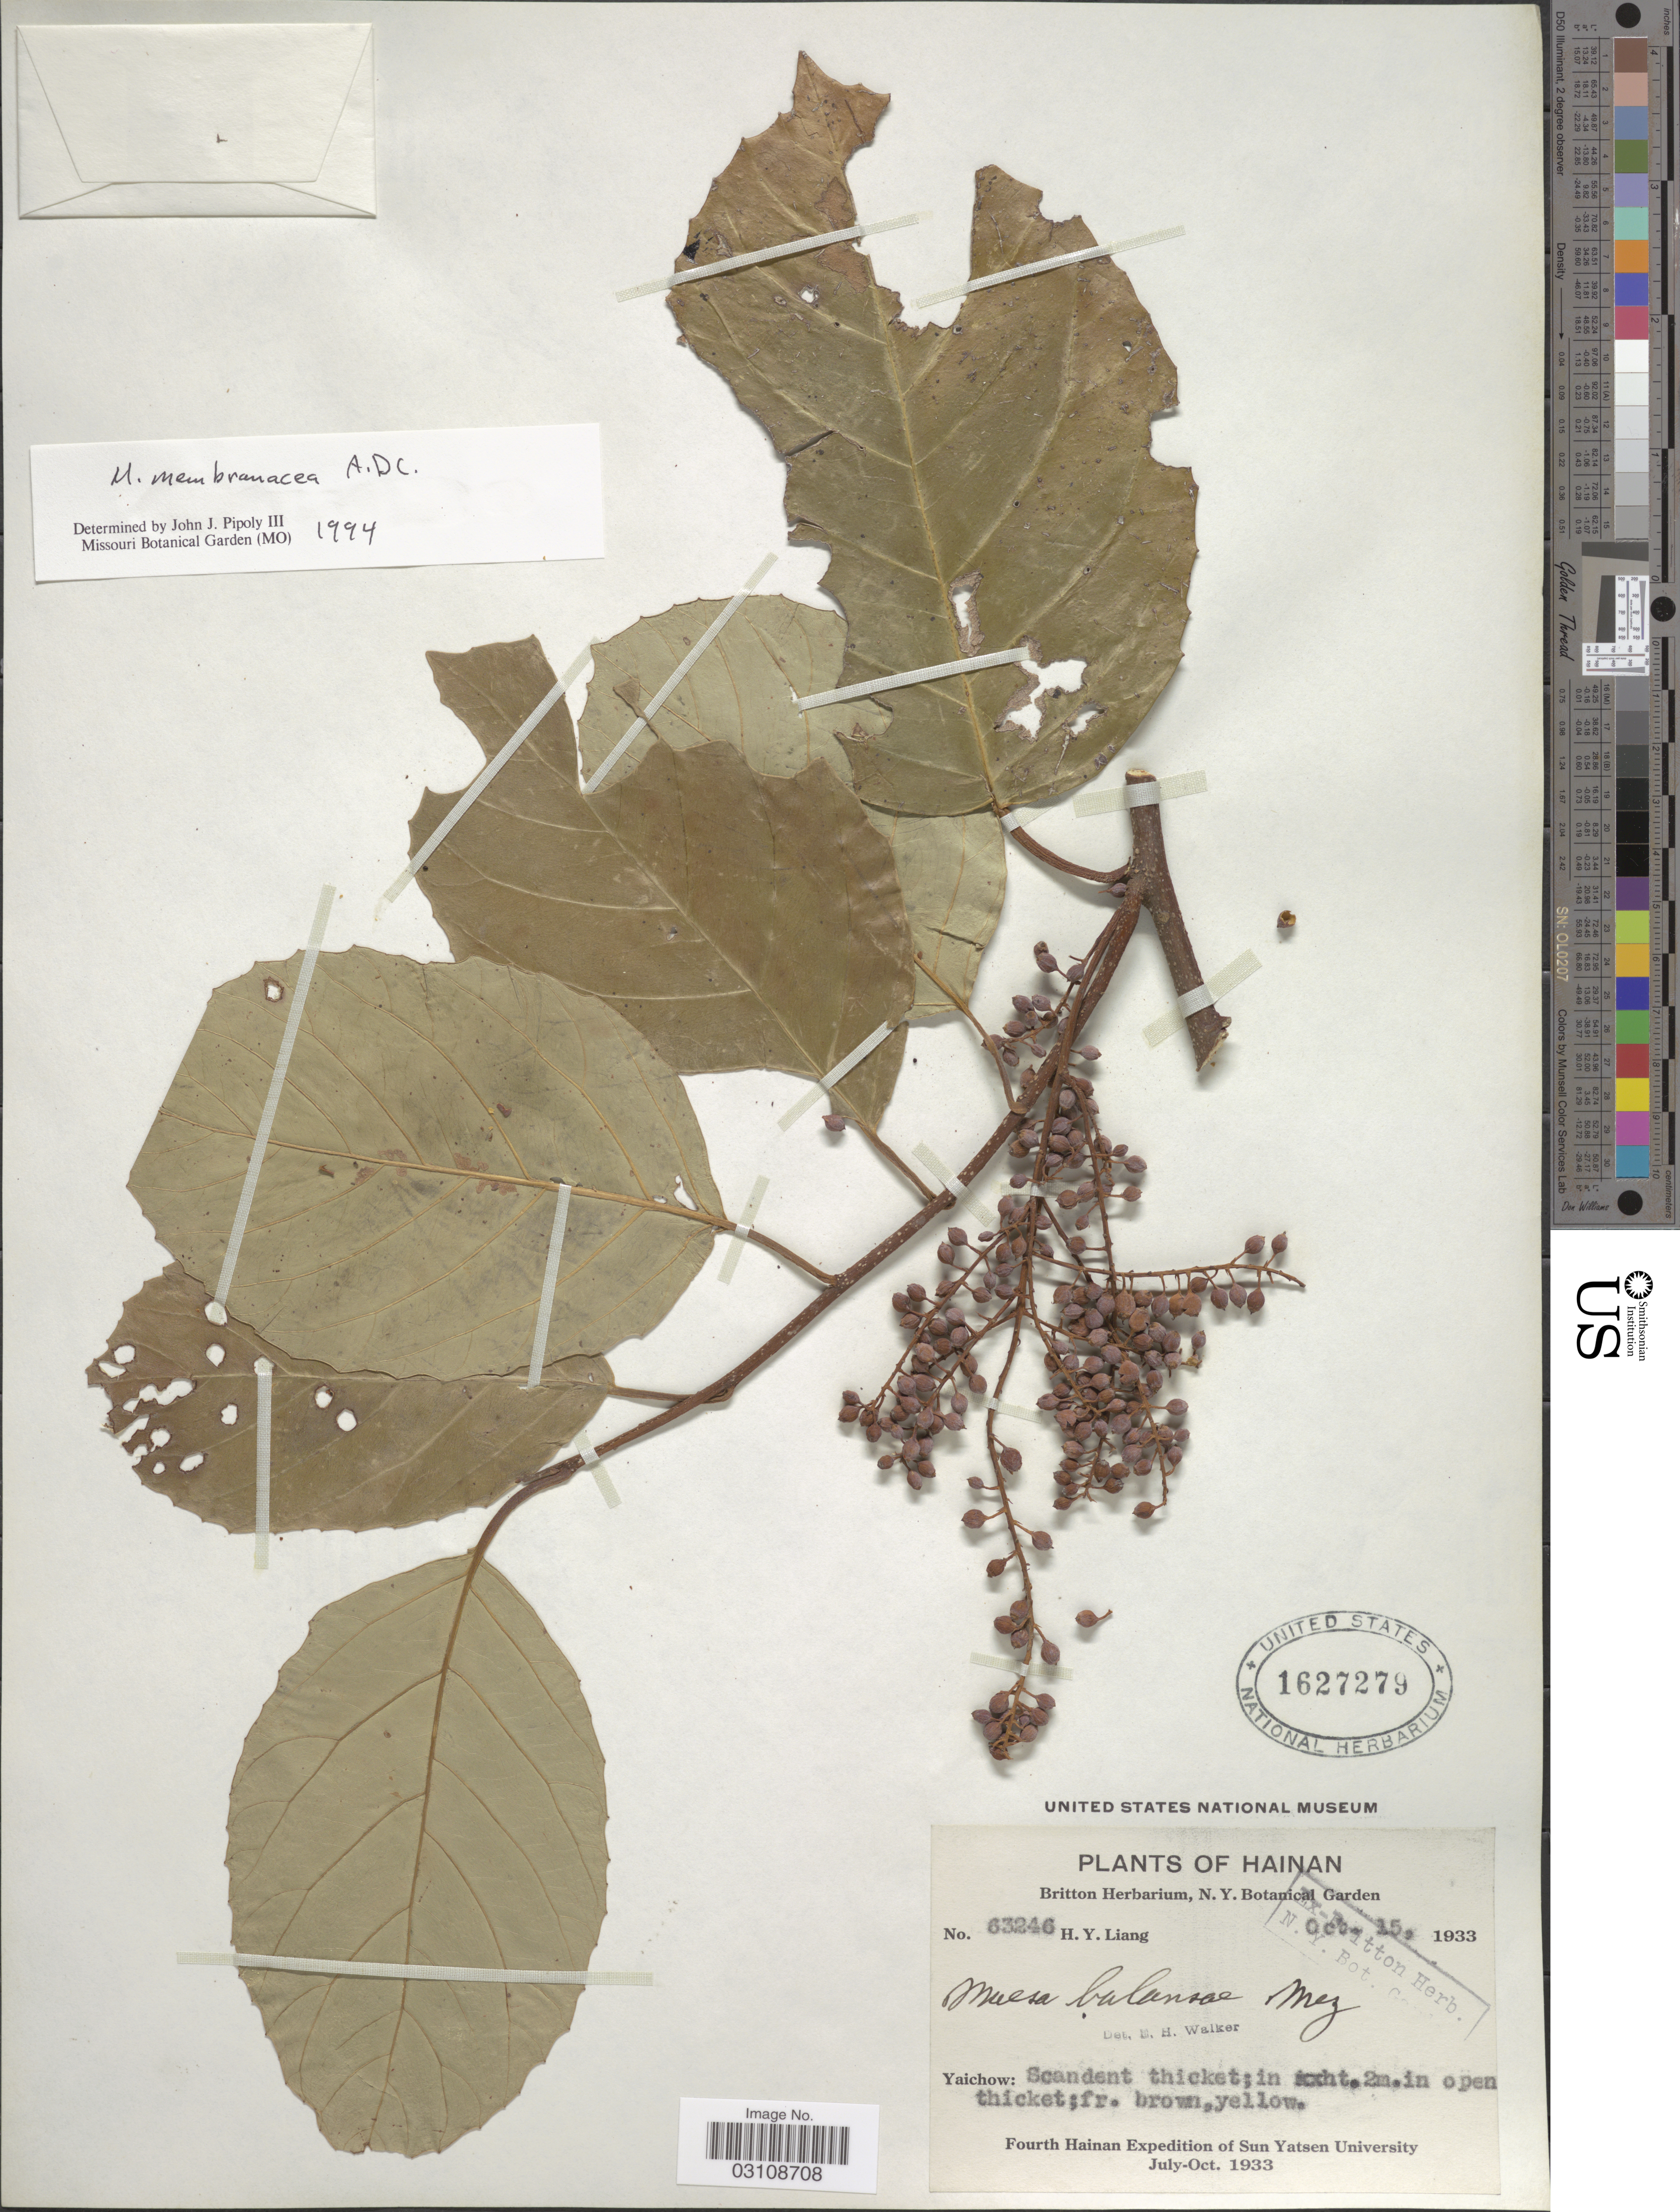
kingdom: Plantae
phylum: Tracheophyta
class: Magnoliopsida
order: Ericales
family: Primulaceae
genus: Maesa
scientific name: Maesa membranacea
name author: A. DC.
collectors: H. Y. Liang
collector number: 63246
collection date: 1933-10-15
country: China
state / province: Hainan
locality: Yaichow.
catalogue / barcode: US 1627279